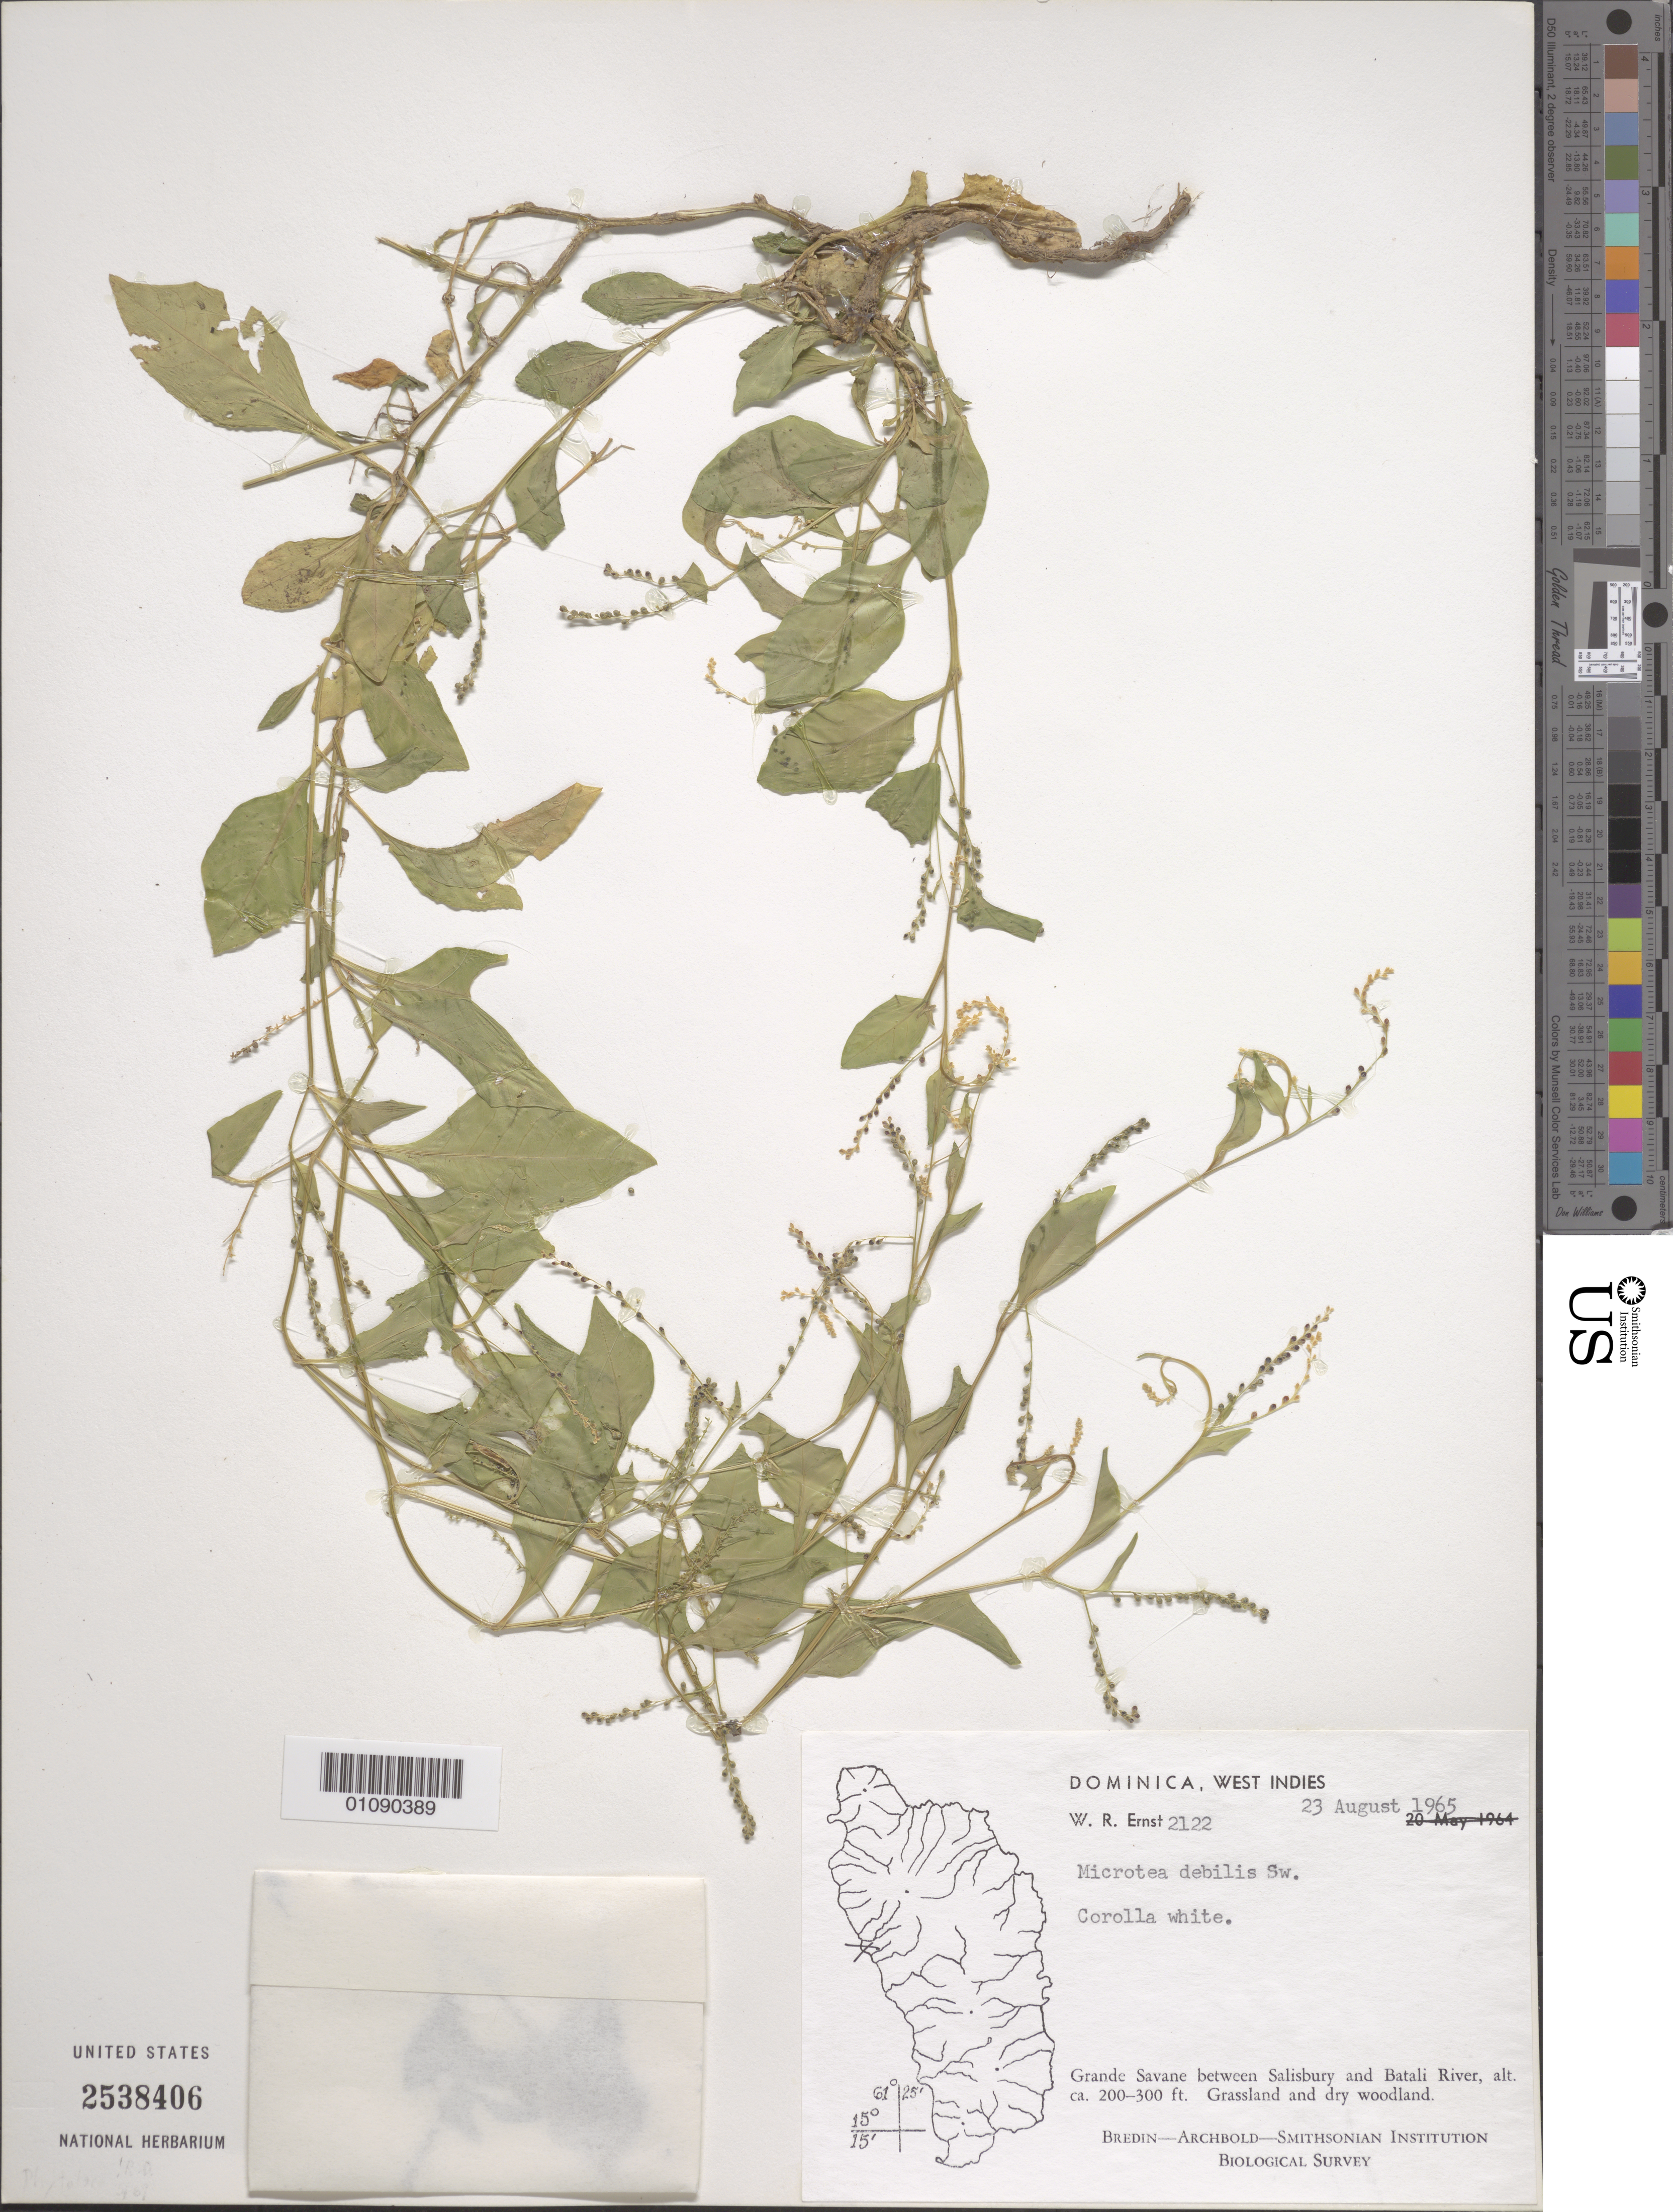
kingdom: Plantae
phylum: Tracheophyta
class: Magnoliopsida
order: Caryophyllales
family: Microteaceae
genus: Microtea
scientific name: Microtea debilis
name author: Sw.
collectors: W. R. Ernst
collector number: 2122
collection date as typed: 23 Aug 1965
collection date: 1965-08-23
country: Dominica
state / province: St. Peter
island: Dominica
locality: Grande Savane between Salisbury and Batali River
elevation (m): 61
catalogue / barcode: US 2538406